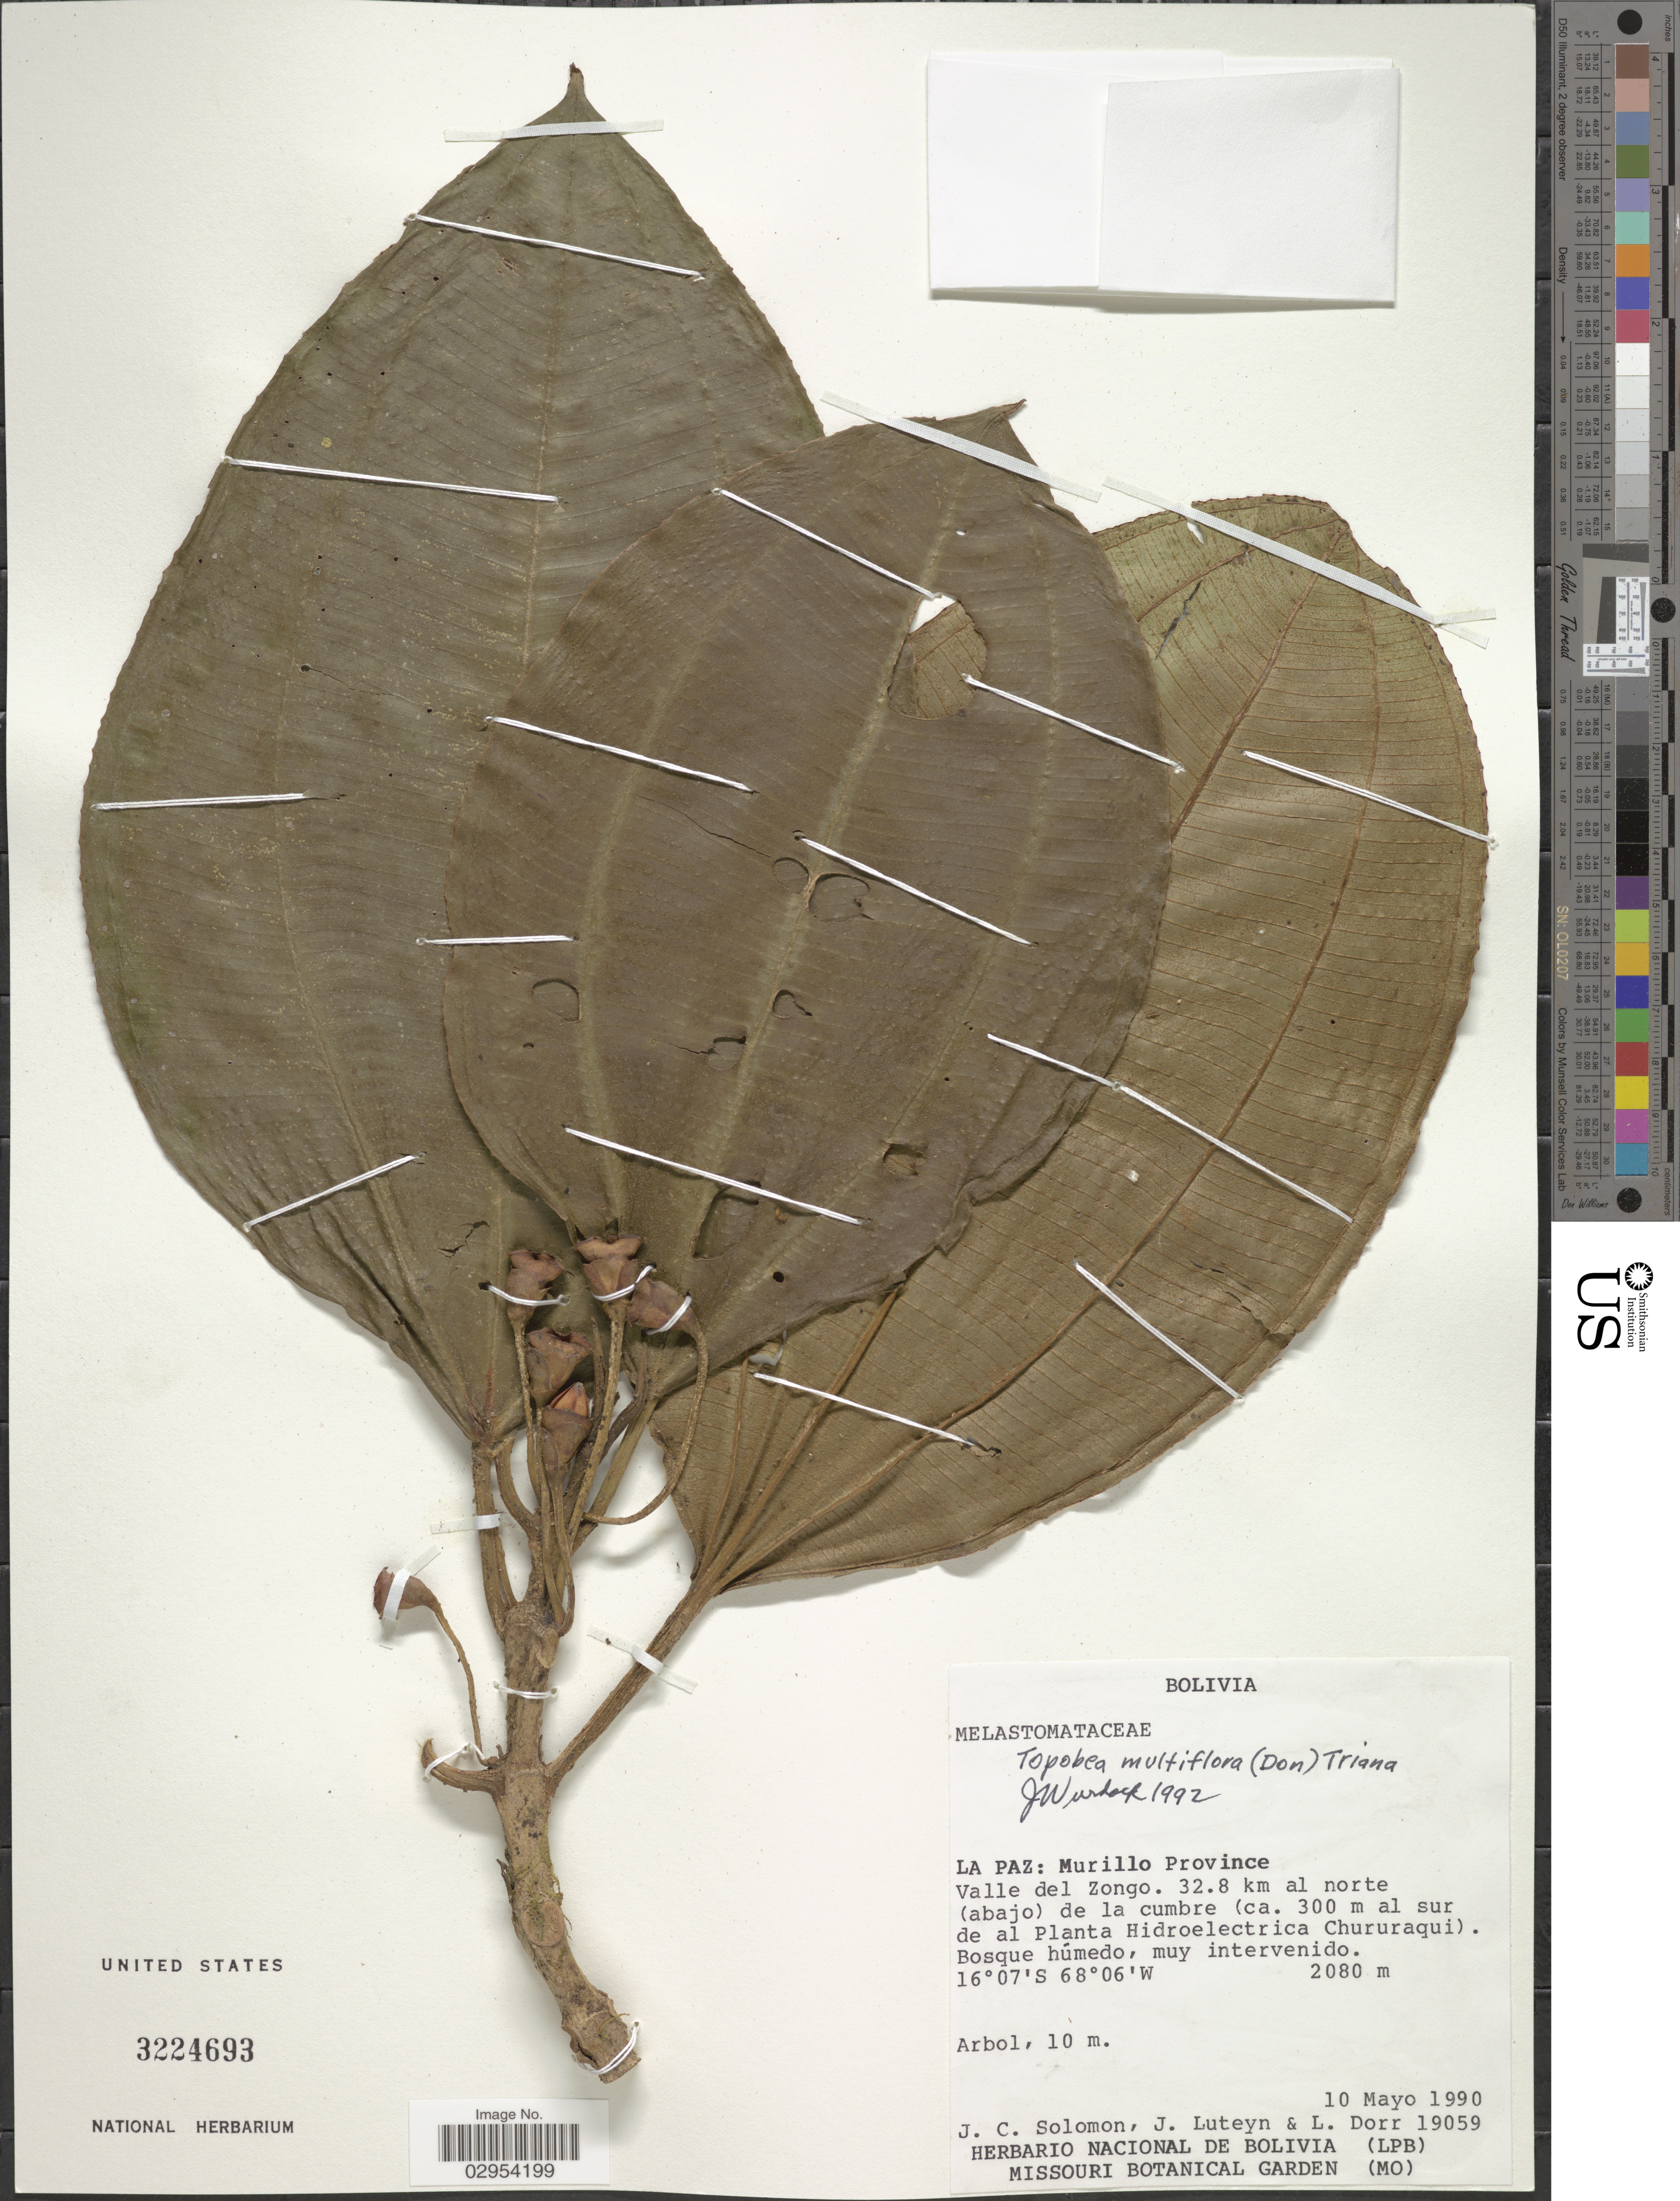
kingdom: Plantae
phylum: Tracheophyta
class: Magnoliopsida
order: Myrtales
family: Melastomataceae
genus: Topobea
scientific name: Topobea longipes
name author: Naudin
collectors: J. C. Solomon, J. L. Luteyn & L. J. Dorr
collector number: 19059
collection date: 1990-05-10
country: Bolivia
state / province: La Paz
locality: Murillo Province, Valle del Zongo. 32.8 km al norte (abajo) de la cumbre (ca. 300 m al sur de al Planta Hidroelectrica Chururaqui).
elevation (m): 2080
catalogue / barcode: US 3224693